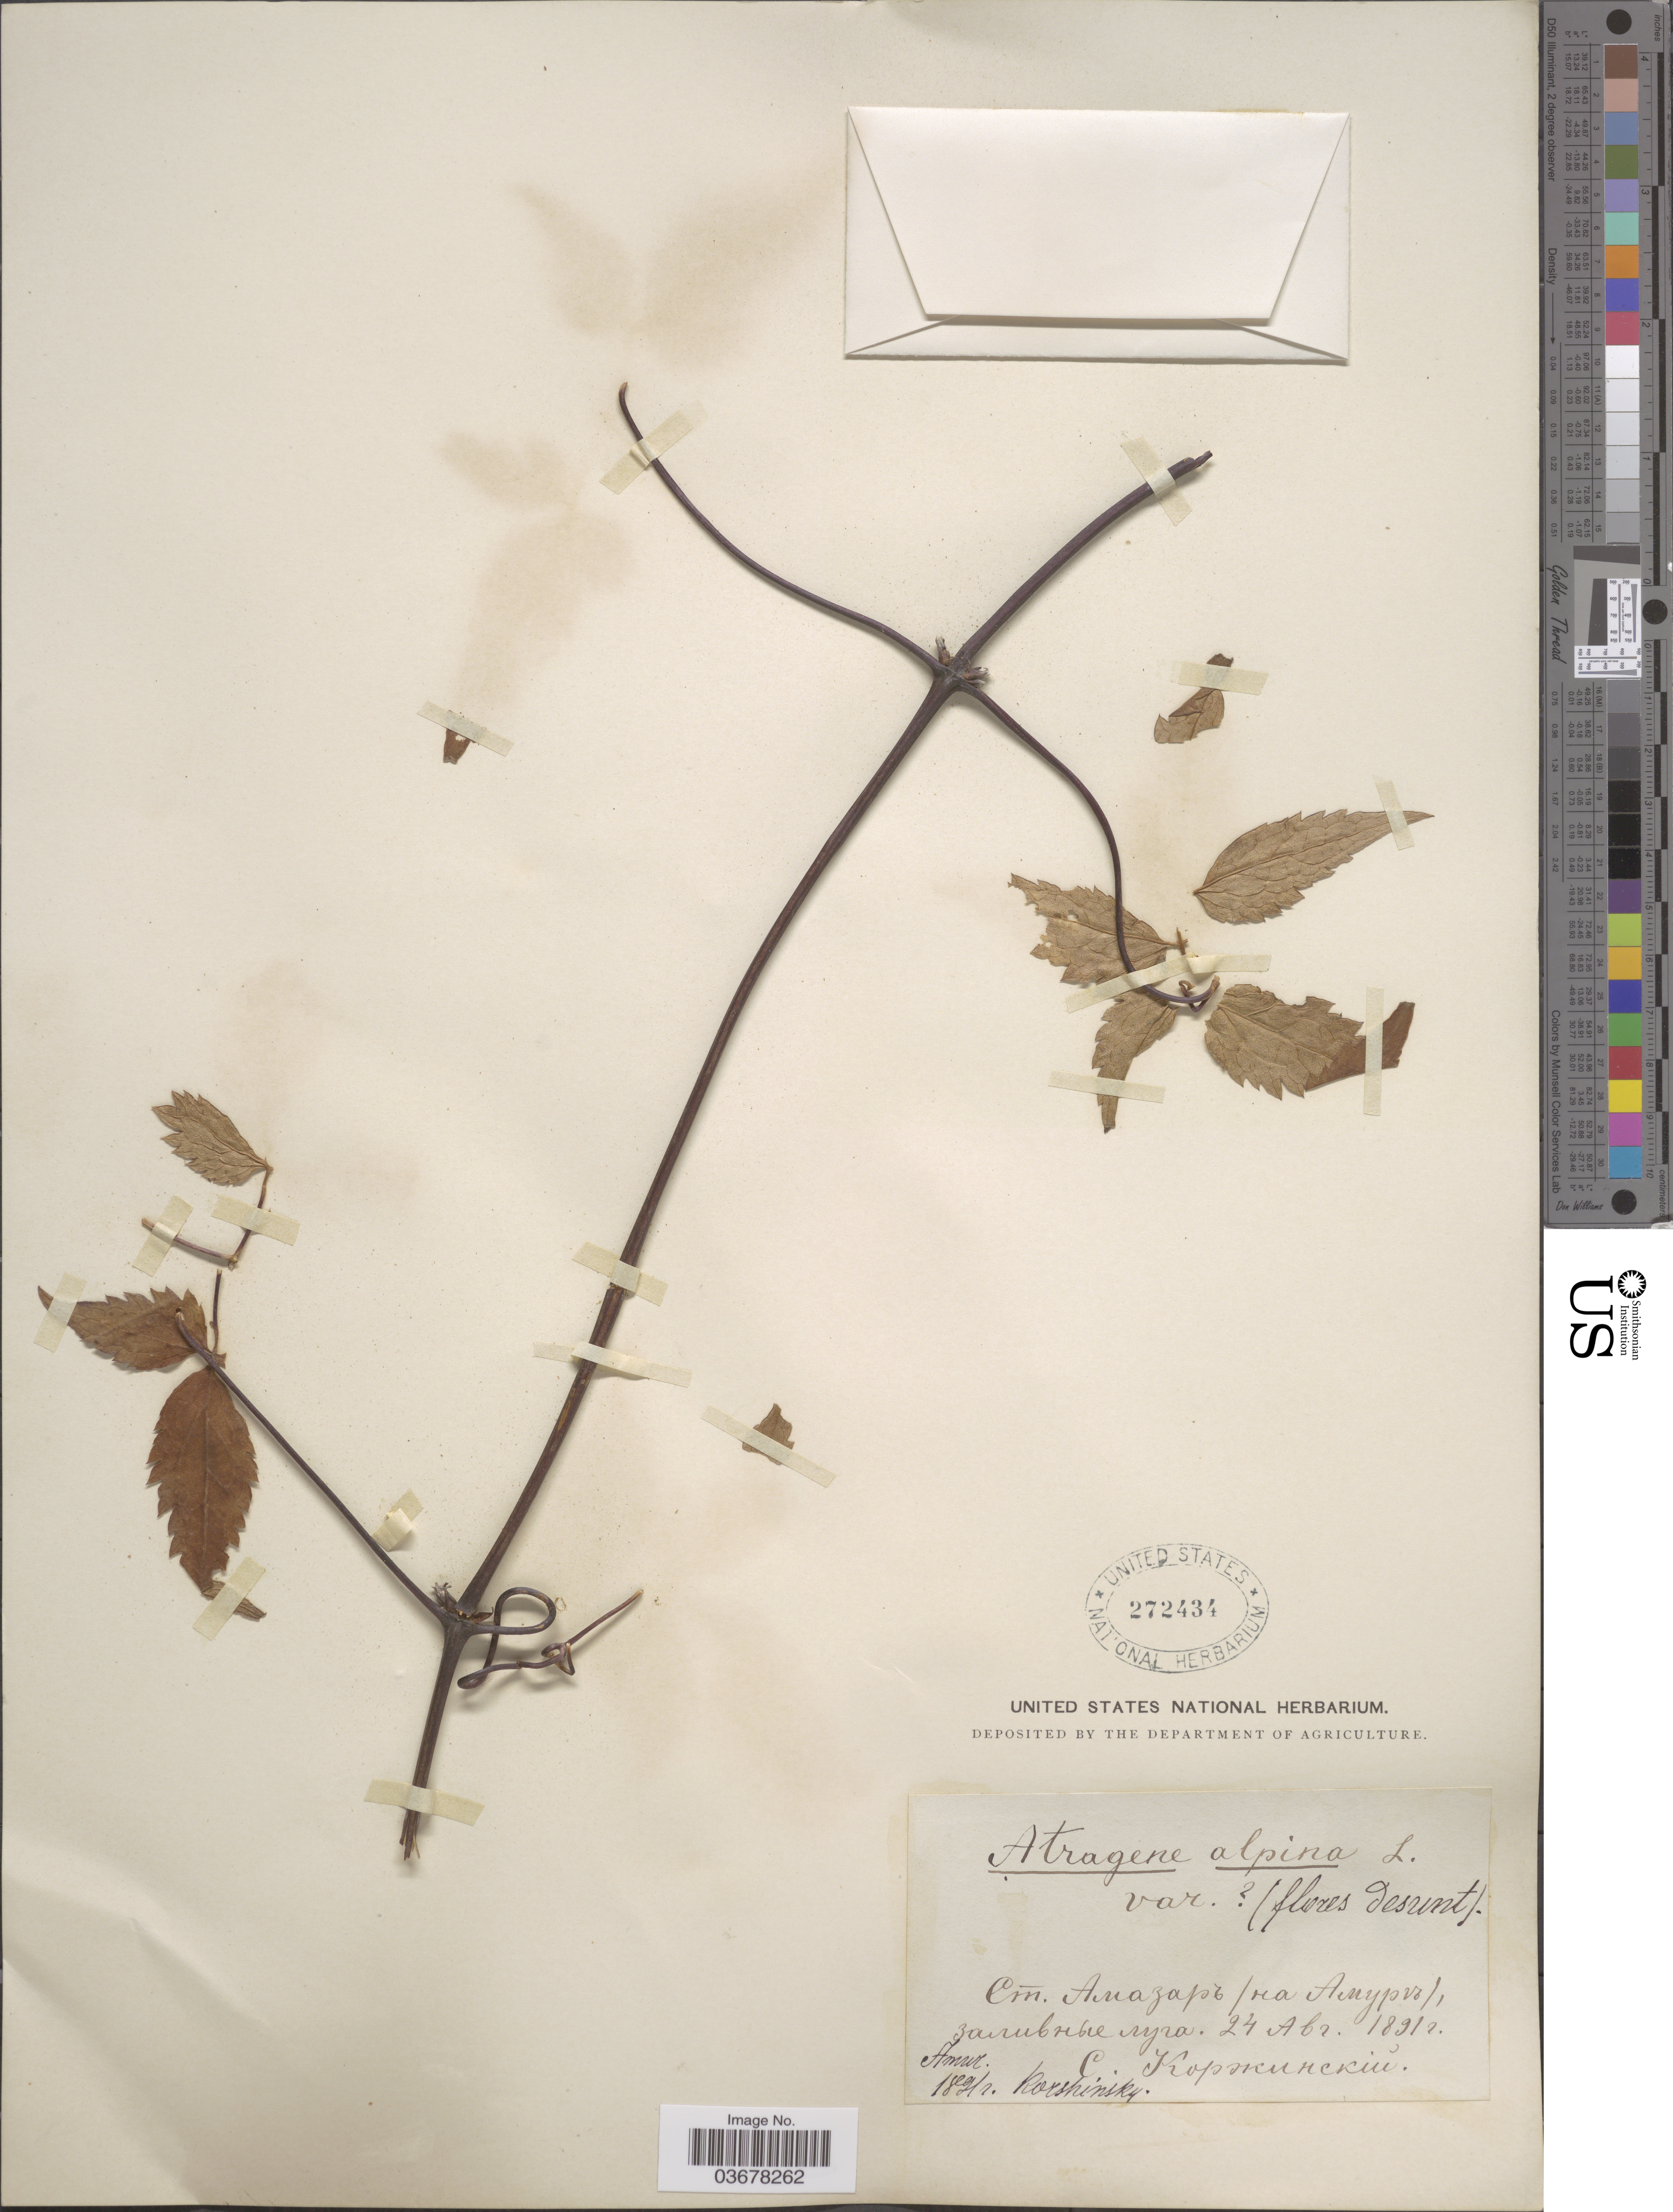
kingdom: Plantae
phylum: Tracheophyta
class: Magnoliopsida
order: Ranunculales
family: Ranunculaceae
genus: Clematis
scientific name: Clematis alpina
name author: (L.) Mill.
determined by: Strong, M. T., (US), Smithsonian Institution - National Museum of Natural History (UNITED STATES)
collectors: S. Korzhinskiy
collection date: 1891-04-24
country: Russian Federation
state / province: Zabaykalsky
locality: Amazar, Amur river.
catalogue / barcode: US 272434